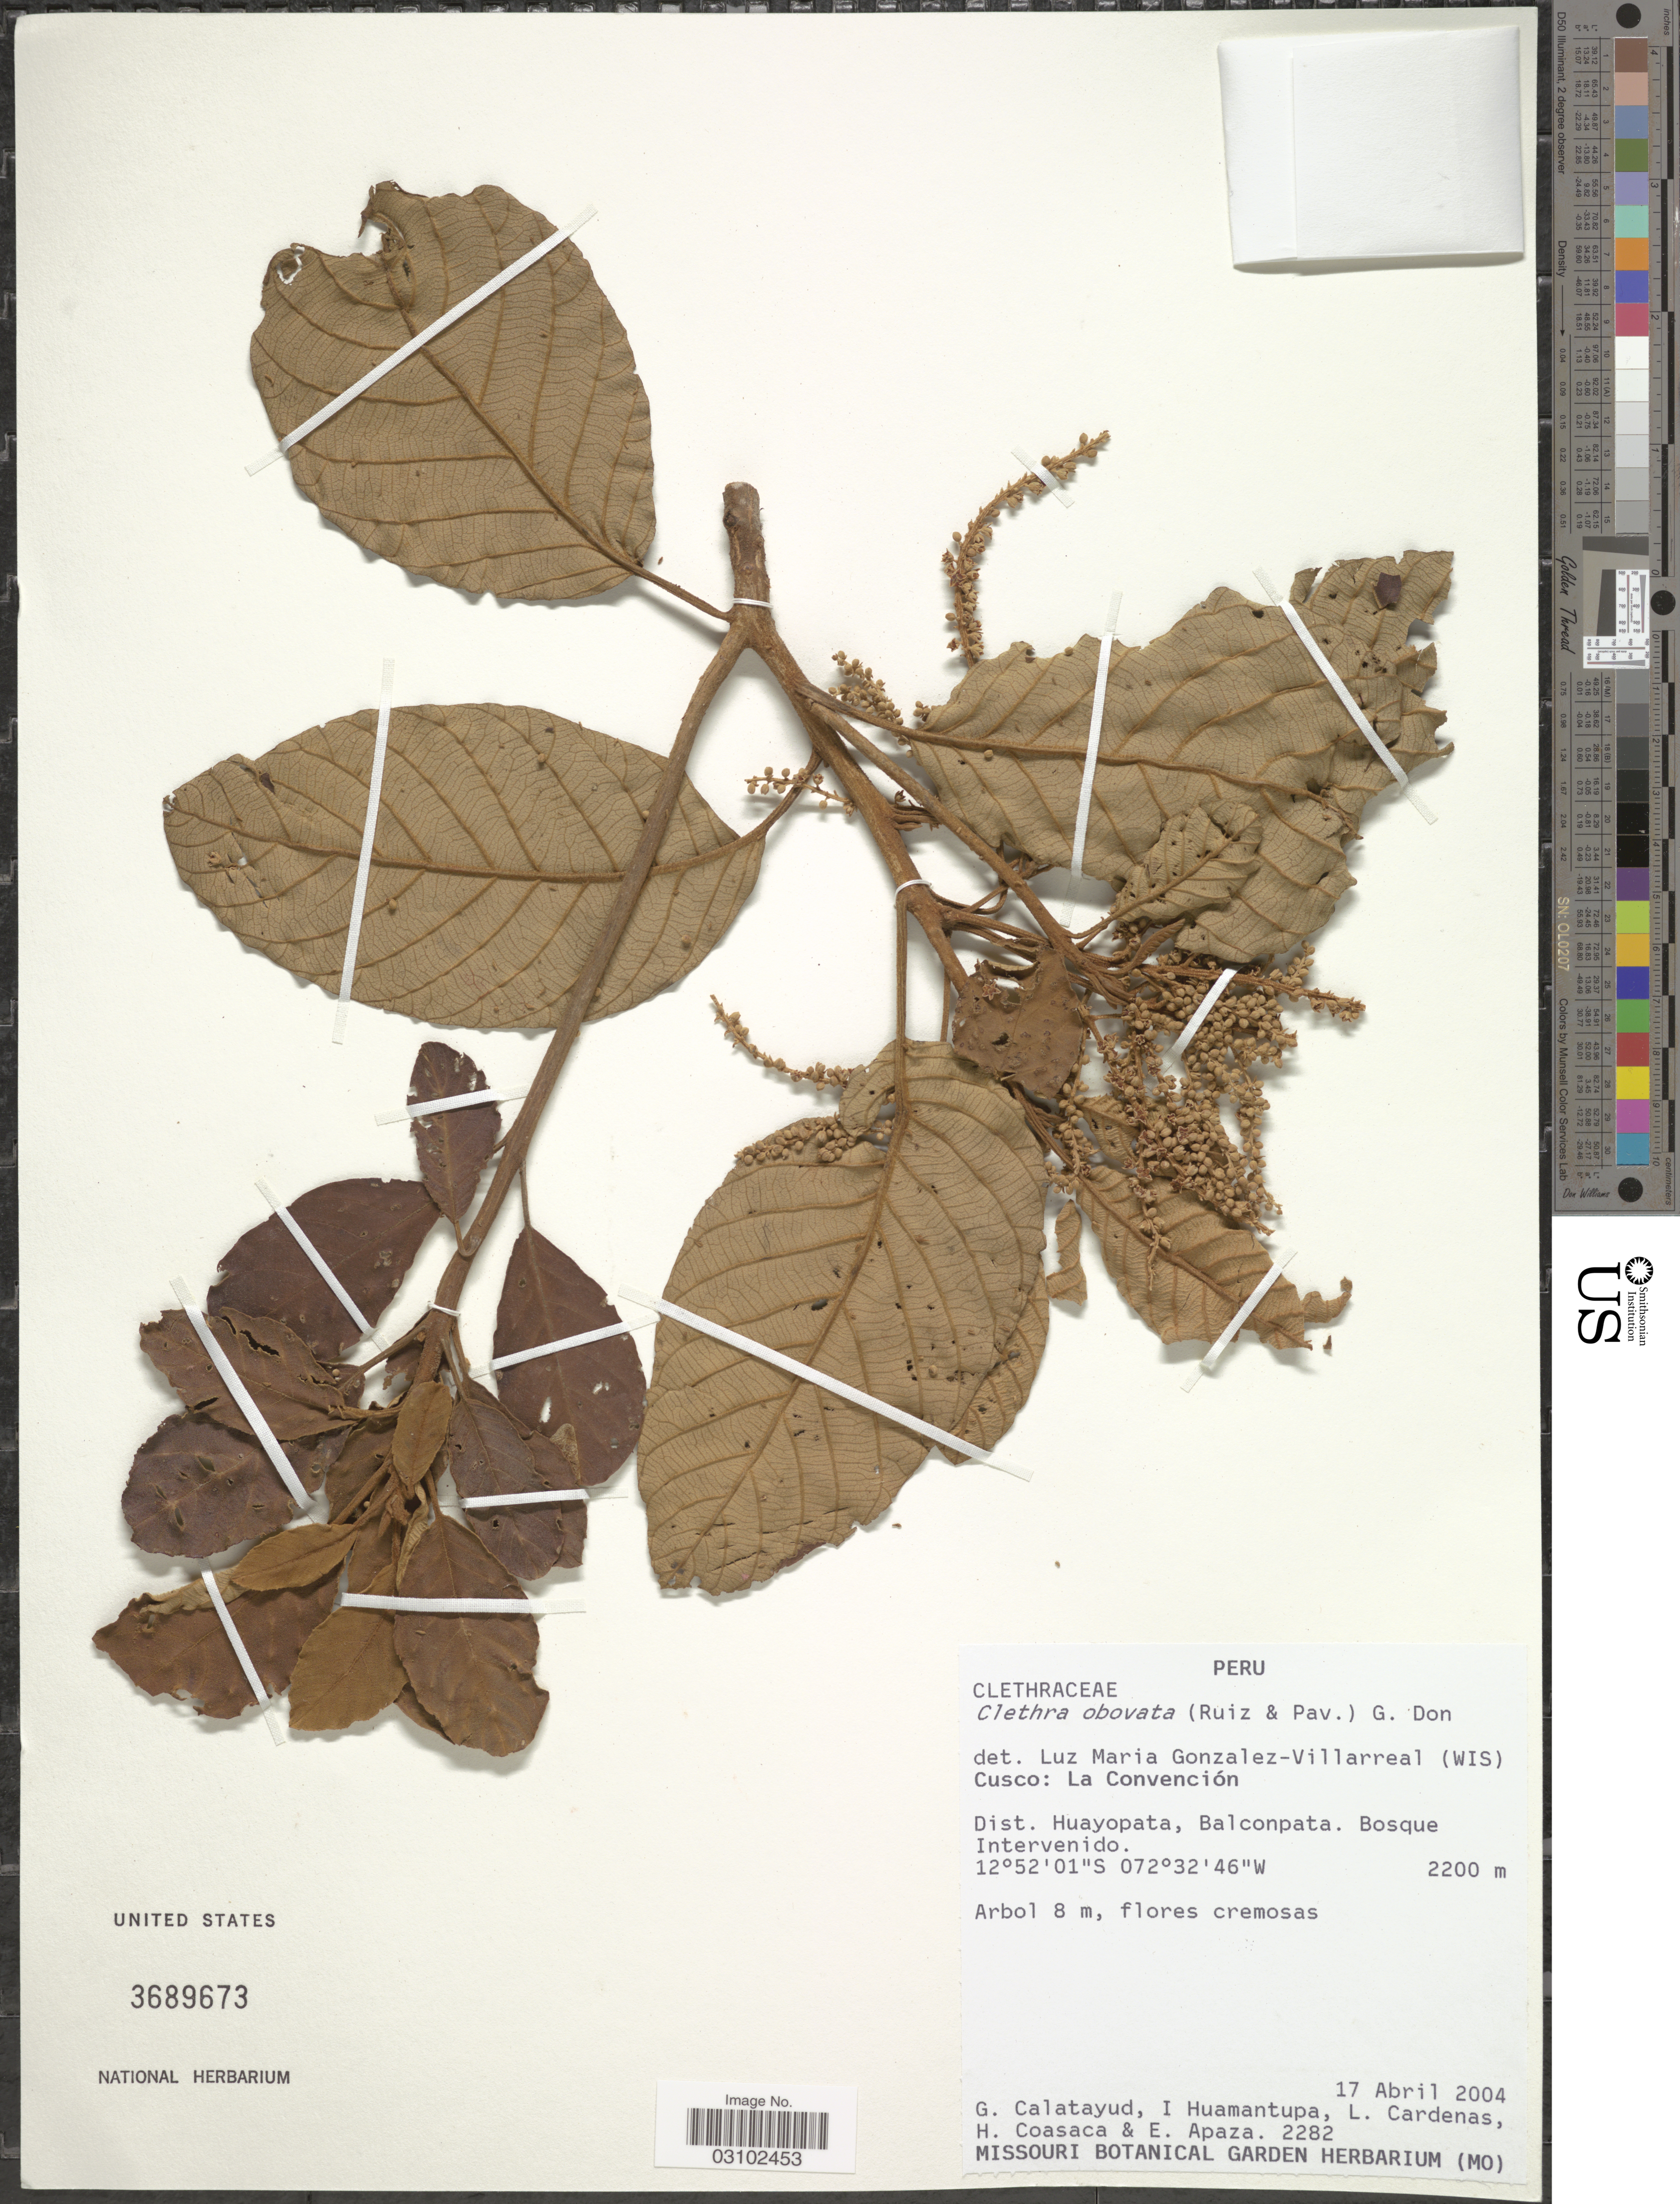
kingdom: Plantae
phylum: Tracheophyta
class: Magnoliopsida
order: Ericales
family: Clethraceae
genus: Clethra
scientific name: Clethra obovata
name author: (Ruiz & Pav.) G. Don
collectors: G. Calatayud, I. Huamantupa, L. Cárdenas, H. Coasaca & E. Apaza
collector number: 2282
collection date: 2004-04-17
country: Peru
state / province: Cusco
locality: La Convención, Dist. Huayopata, Balconpata.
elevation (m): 2200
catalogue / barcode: US 3689673